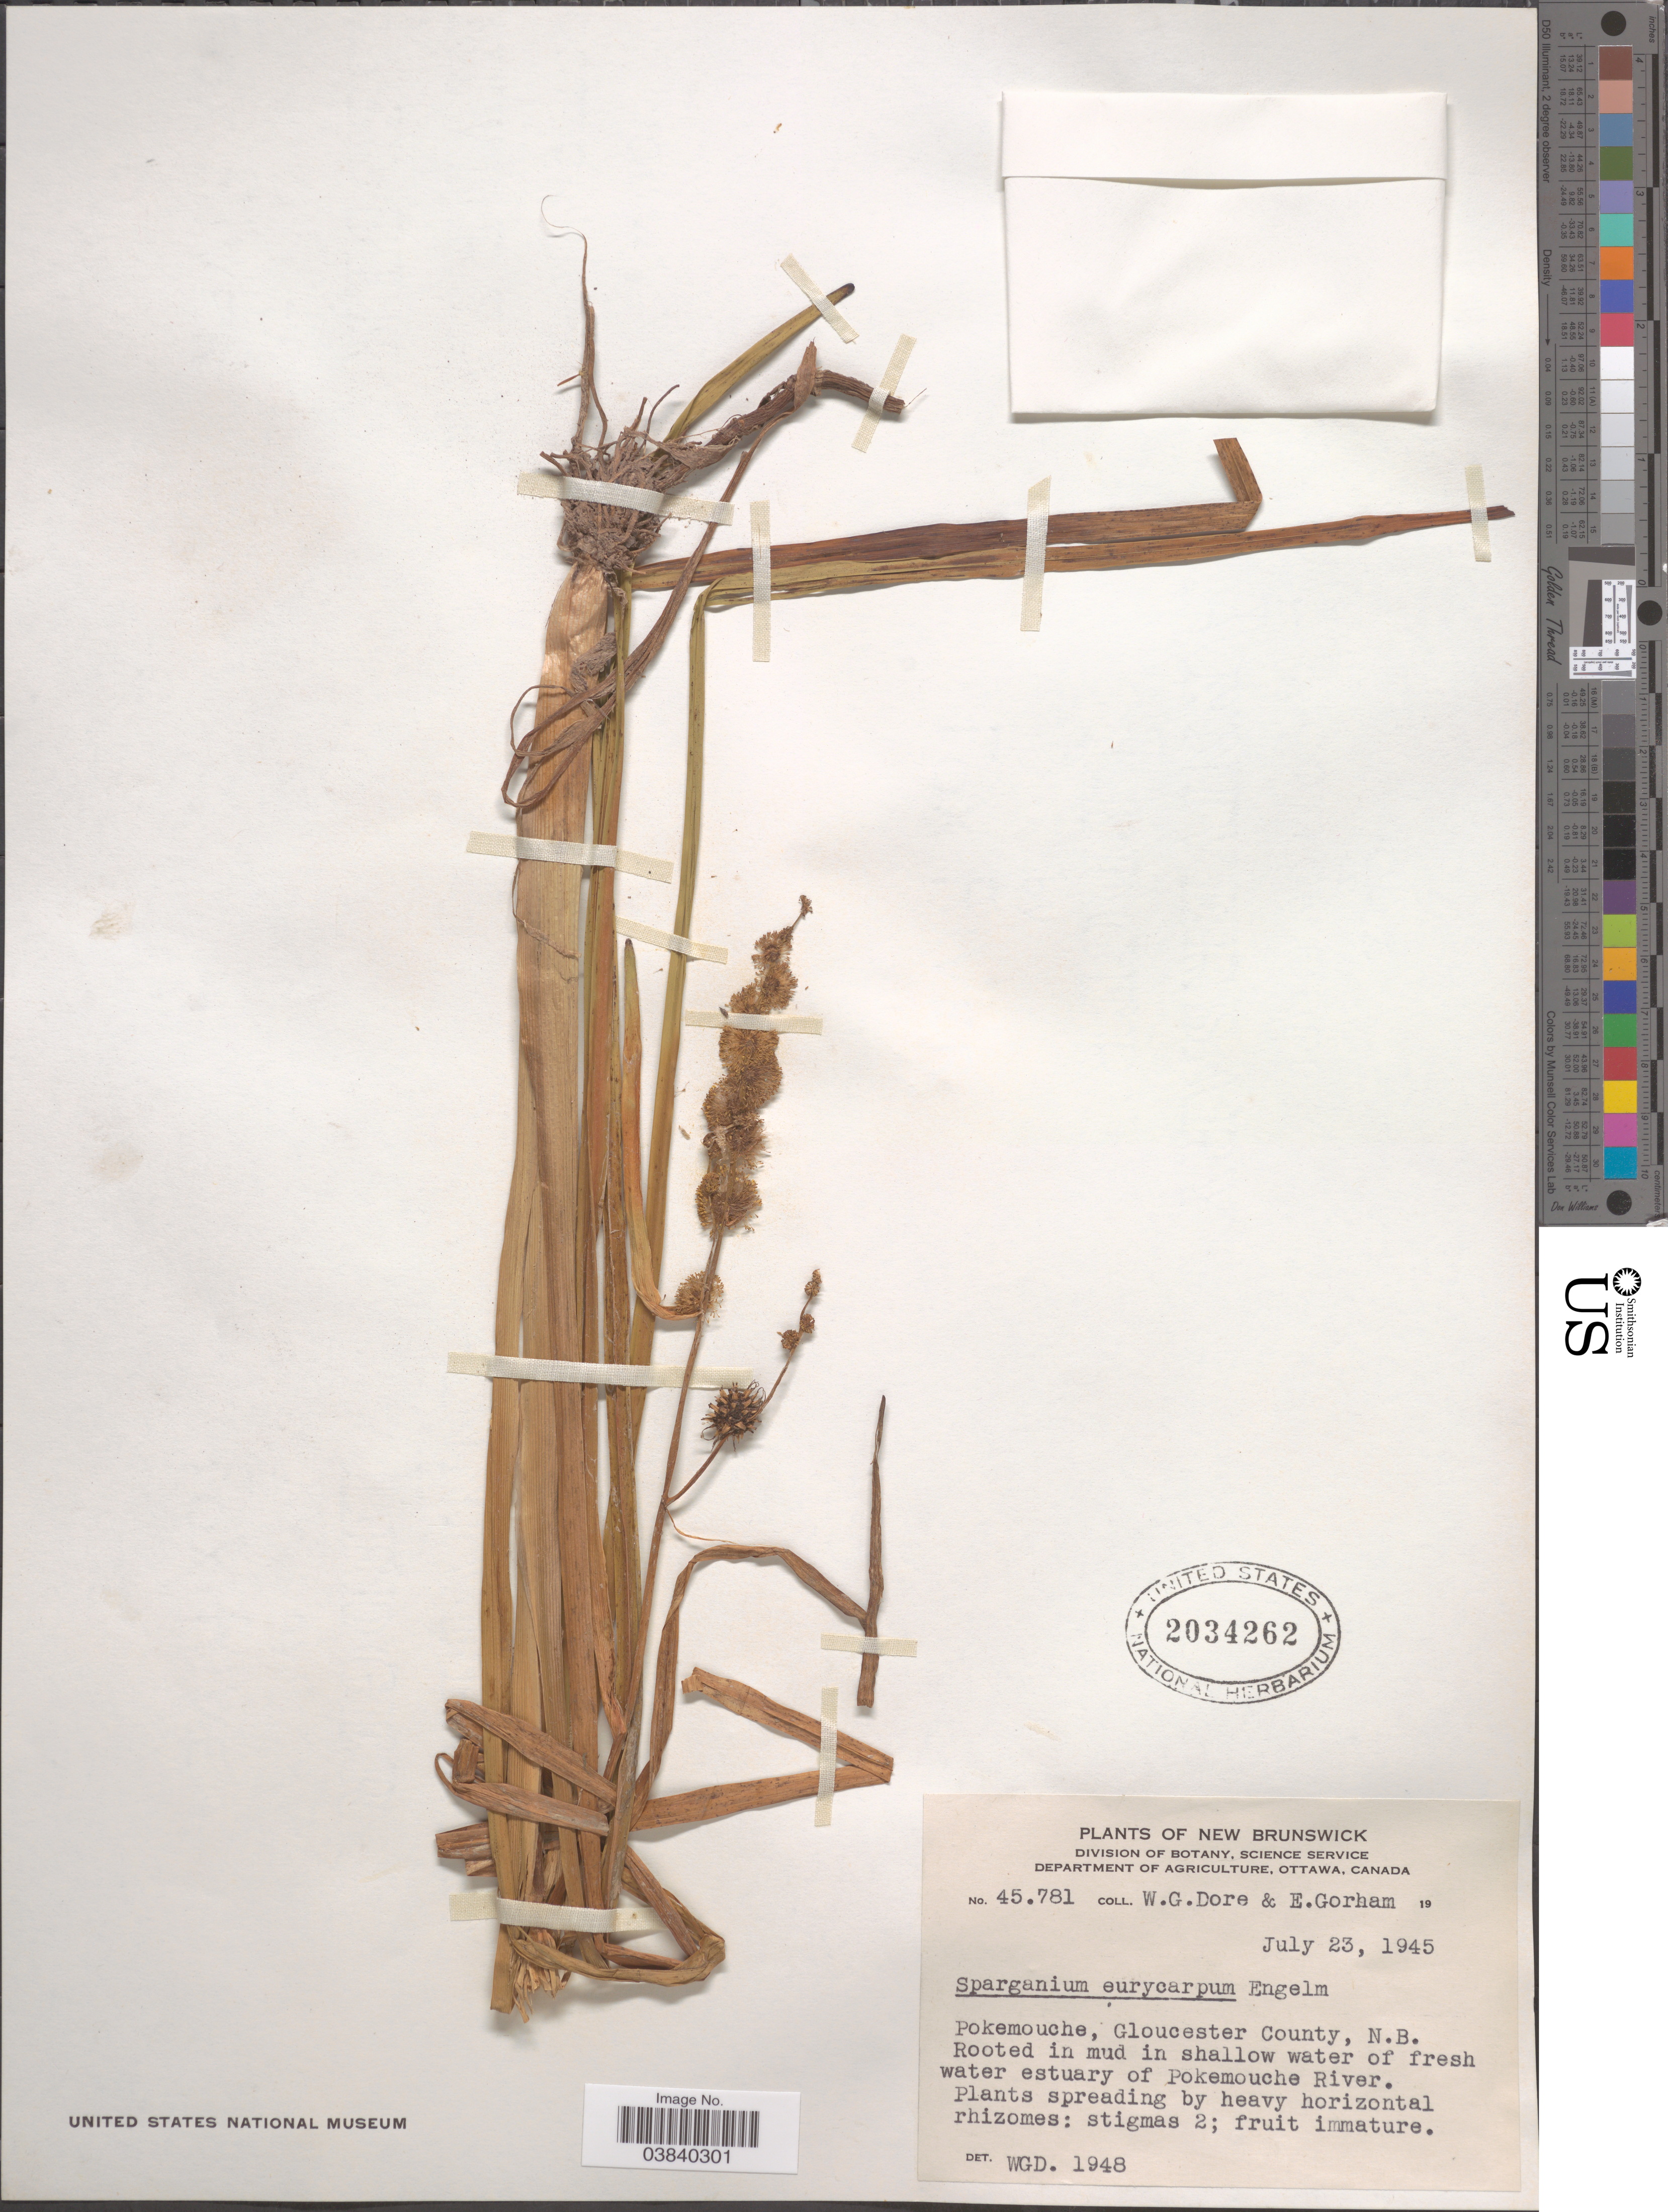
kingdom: Plantae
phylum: Tracheophyta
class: Liliopsida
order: Poales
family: Typhaceae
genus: Sparganium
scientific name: Sparganium eurycarpum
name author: Engelm.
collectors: W. Dore & E. Gorham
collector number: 45781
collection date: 1945-07-23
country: Canada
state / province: New Brunswick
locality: Pokemouche, Gloucester County. Fresh water estuary of Pokemouche River.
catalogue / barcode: US 2034262